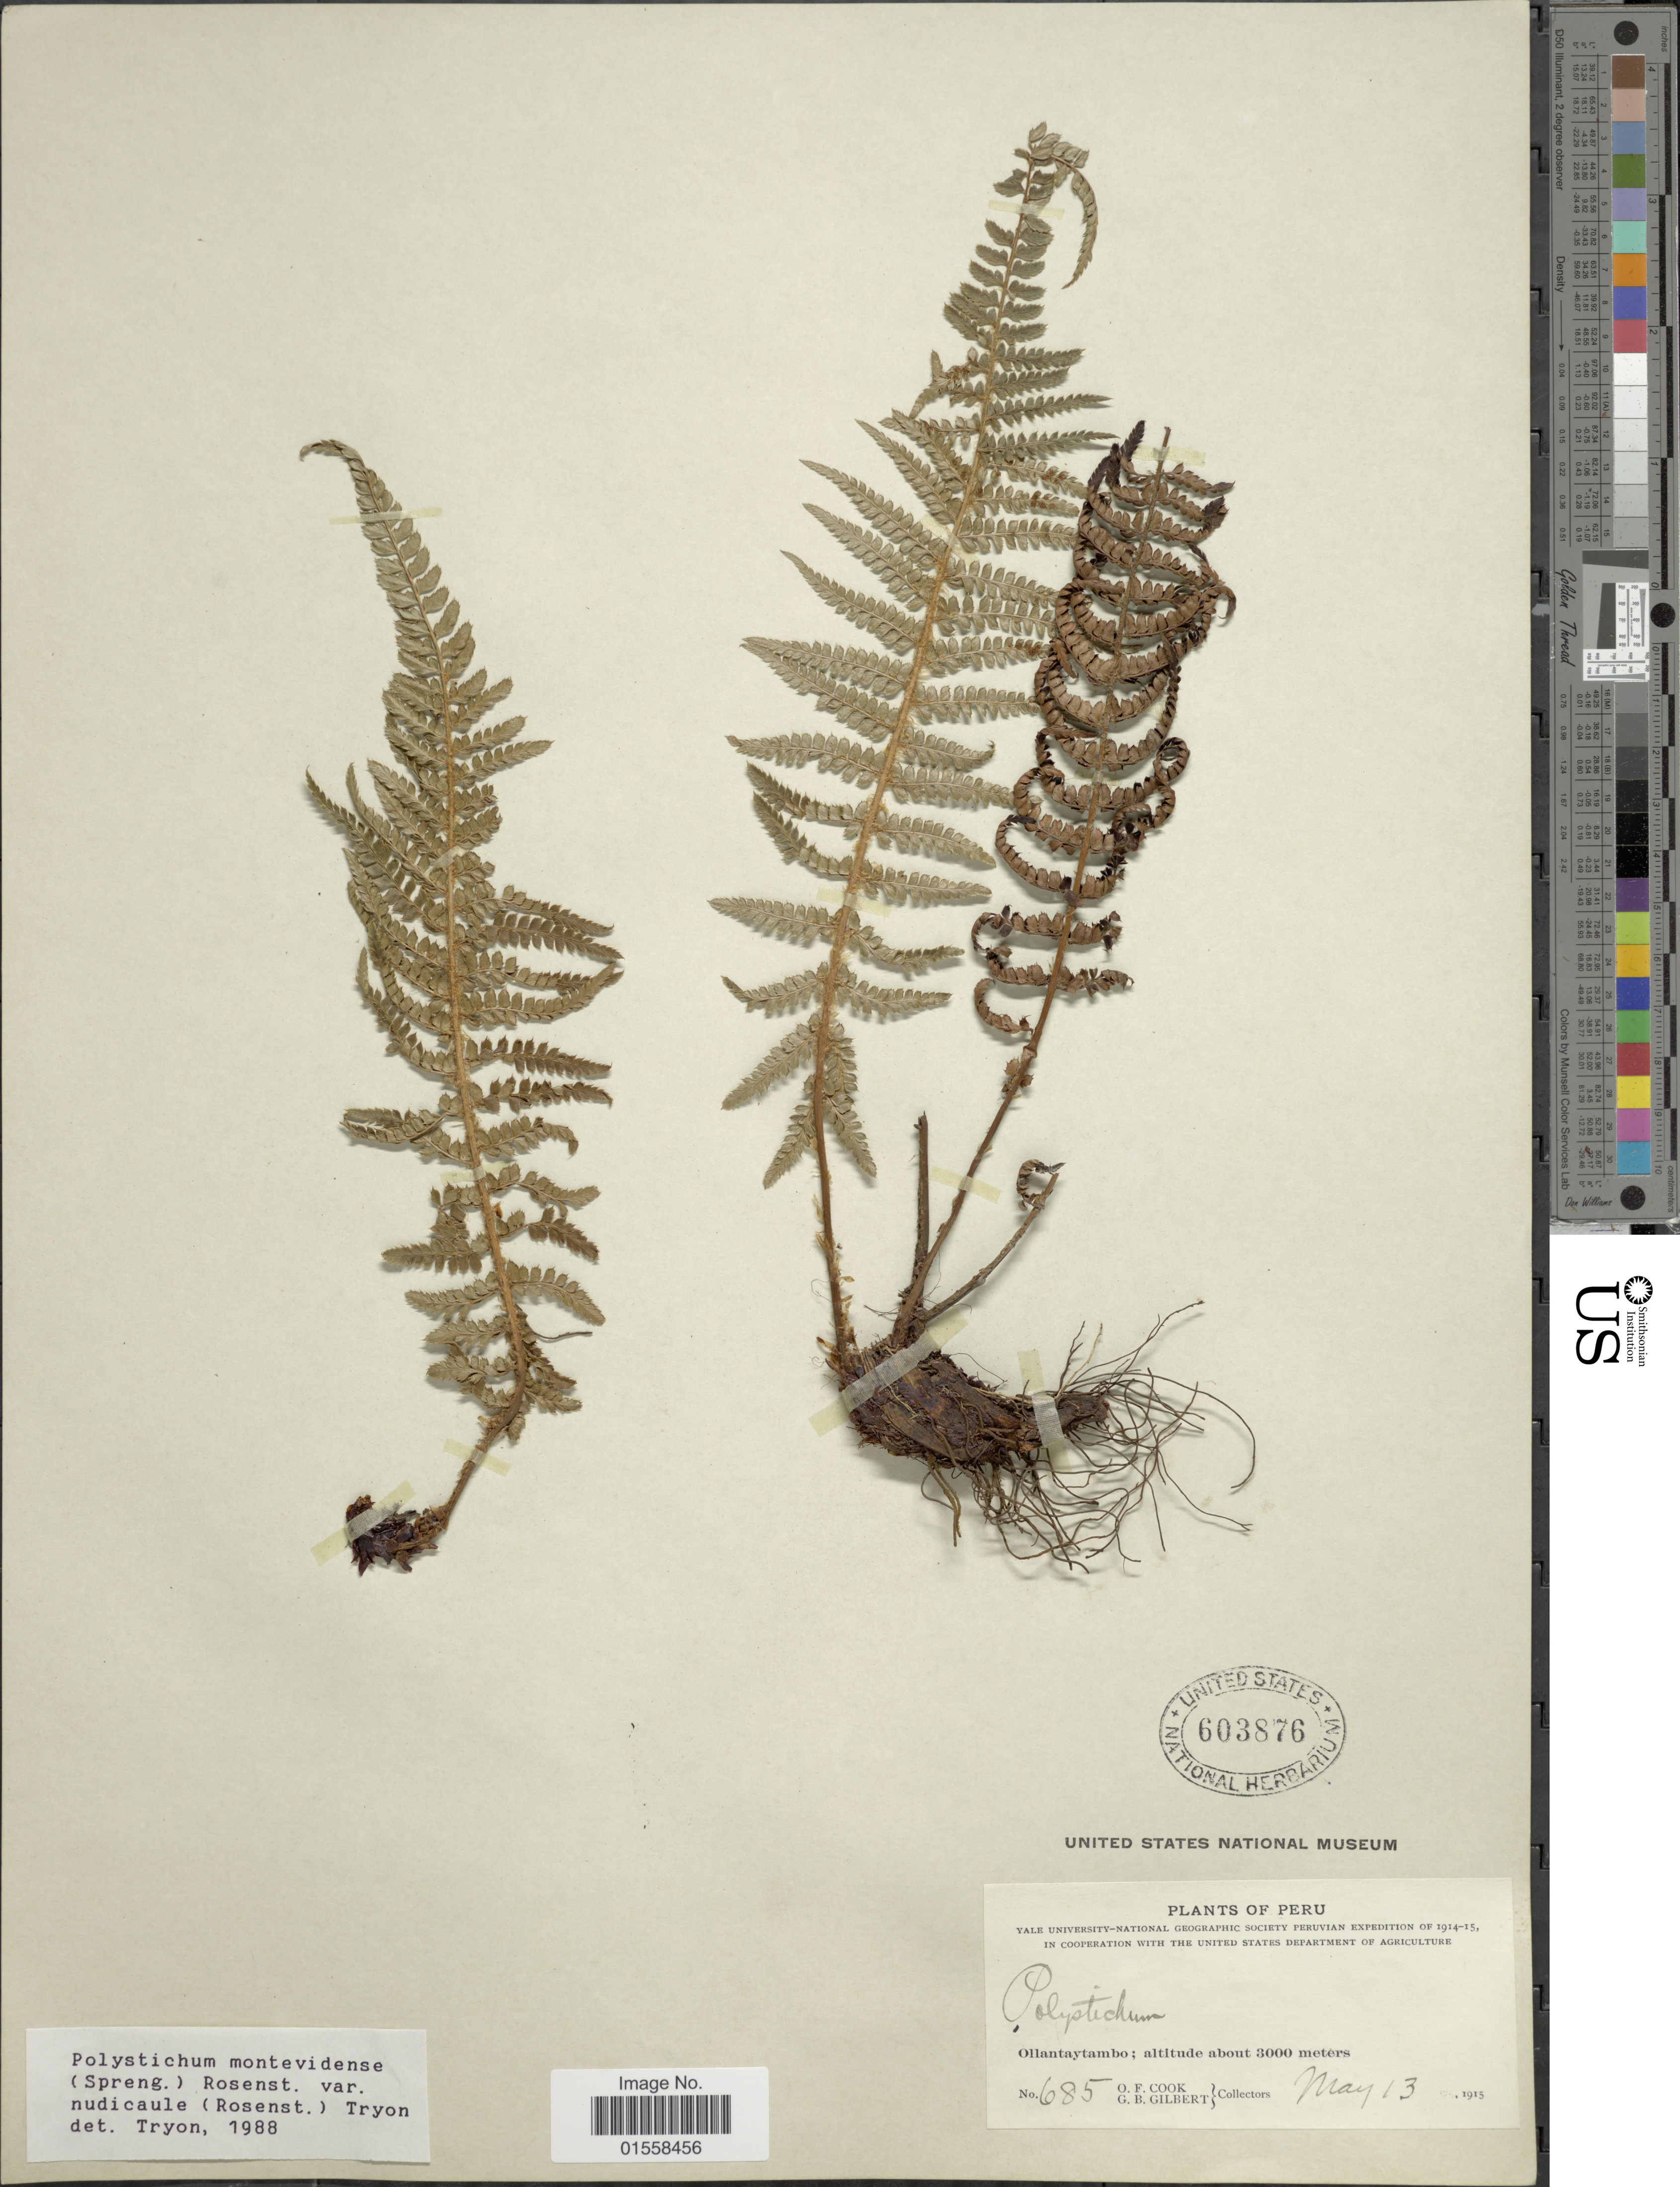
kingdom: Plantae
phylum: Tracheophyta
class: Polypodiopsida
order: Polypodiales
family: Dryopteridaceae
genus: Polystichum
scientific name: Polystichum nudicaule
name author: Rosenst.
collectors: O. F. Cook & G. B. Gilbert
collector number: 685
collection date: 1915-05-13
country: Peru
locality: Peru. Ollantaytambo.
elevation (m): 3000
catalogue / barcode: US 603876